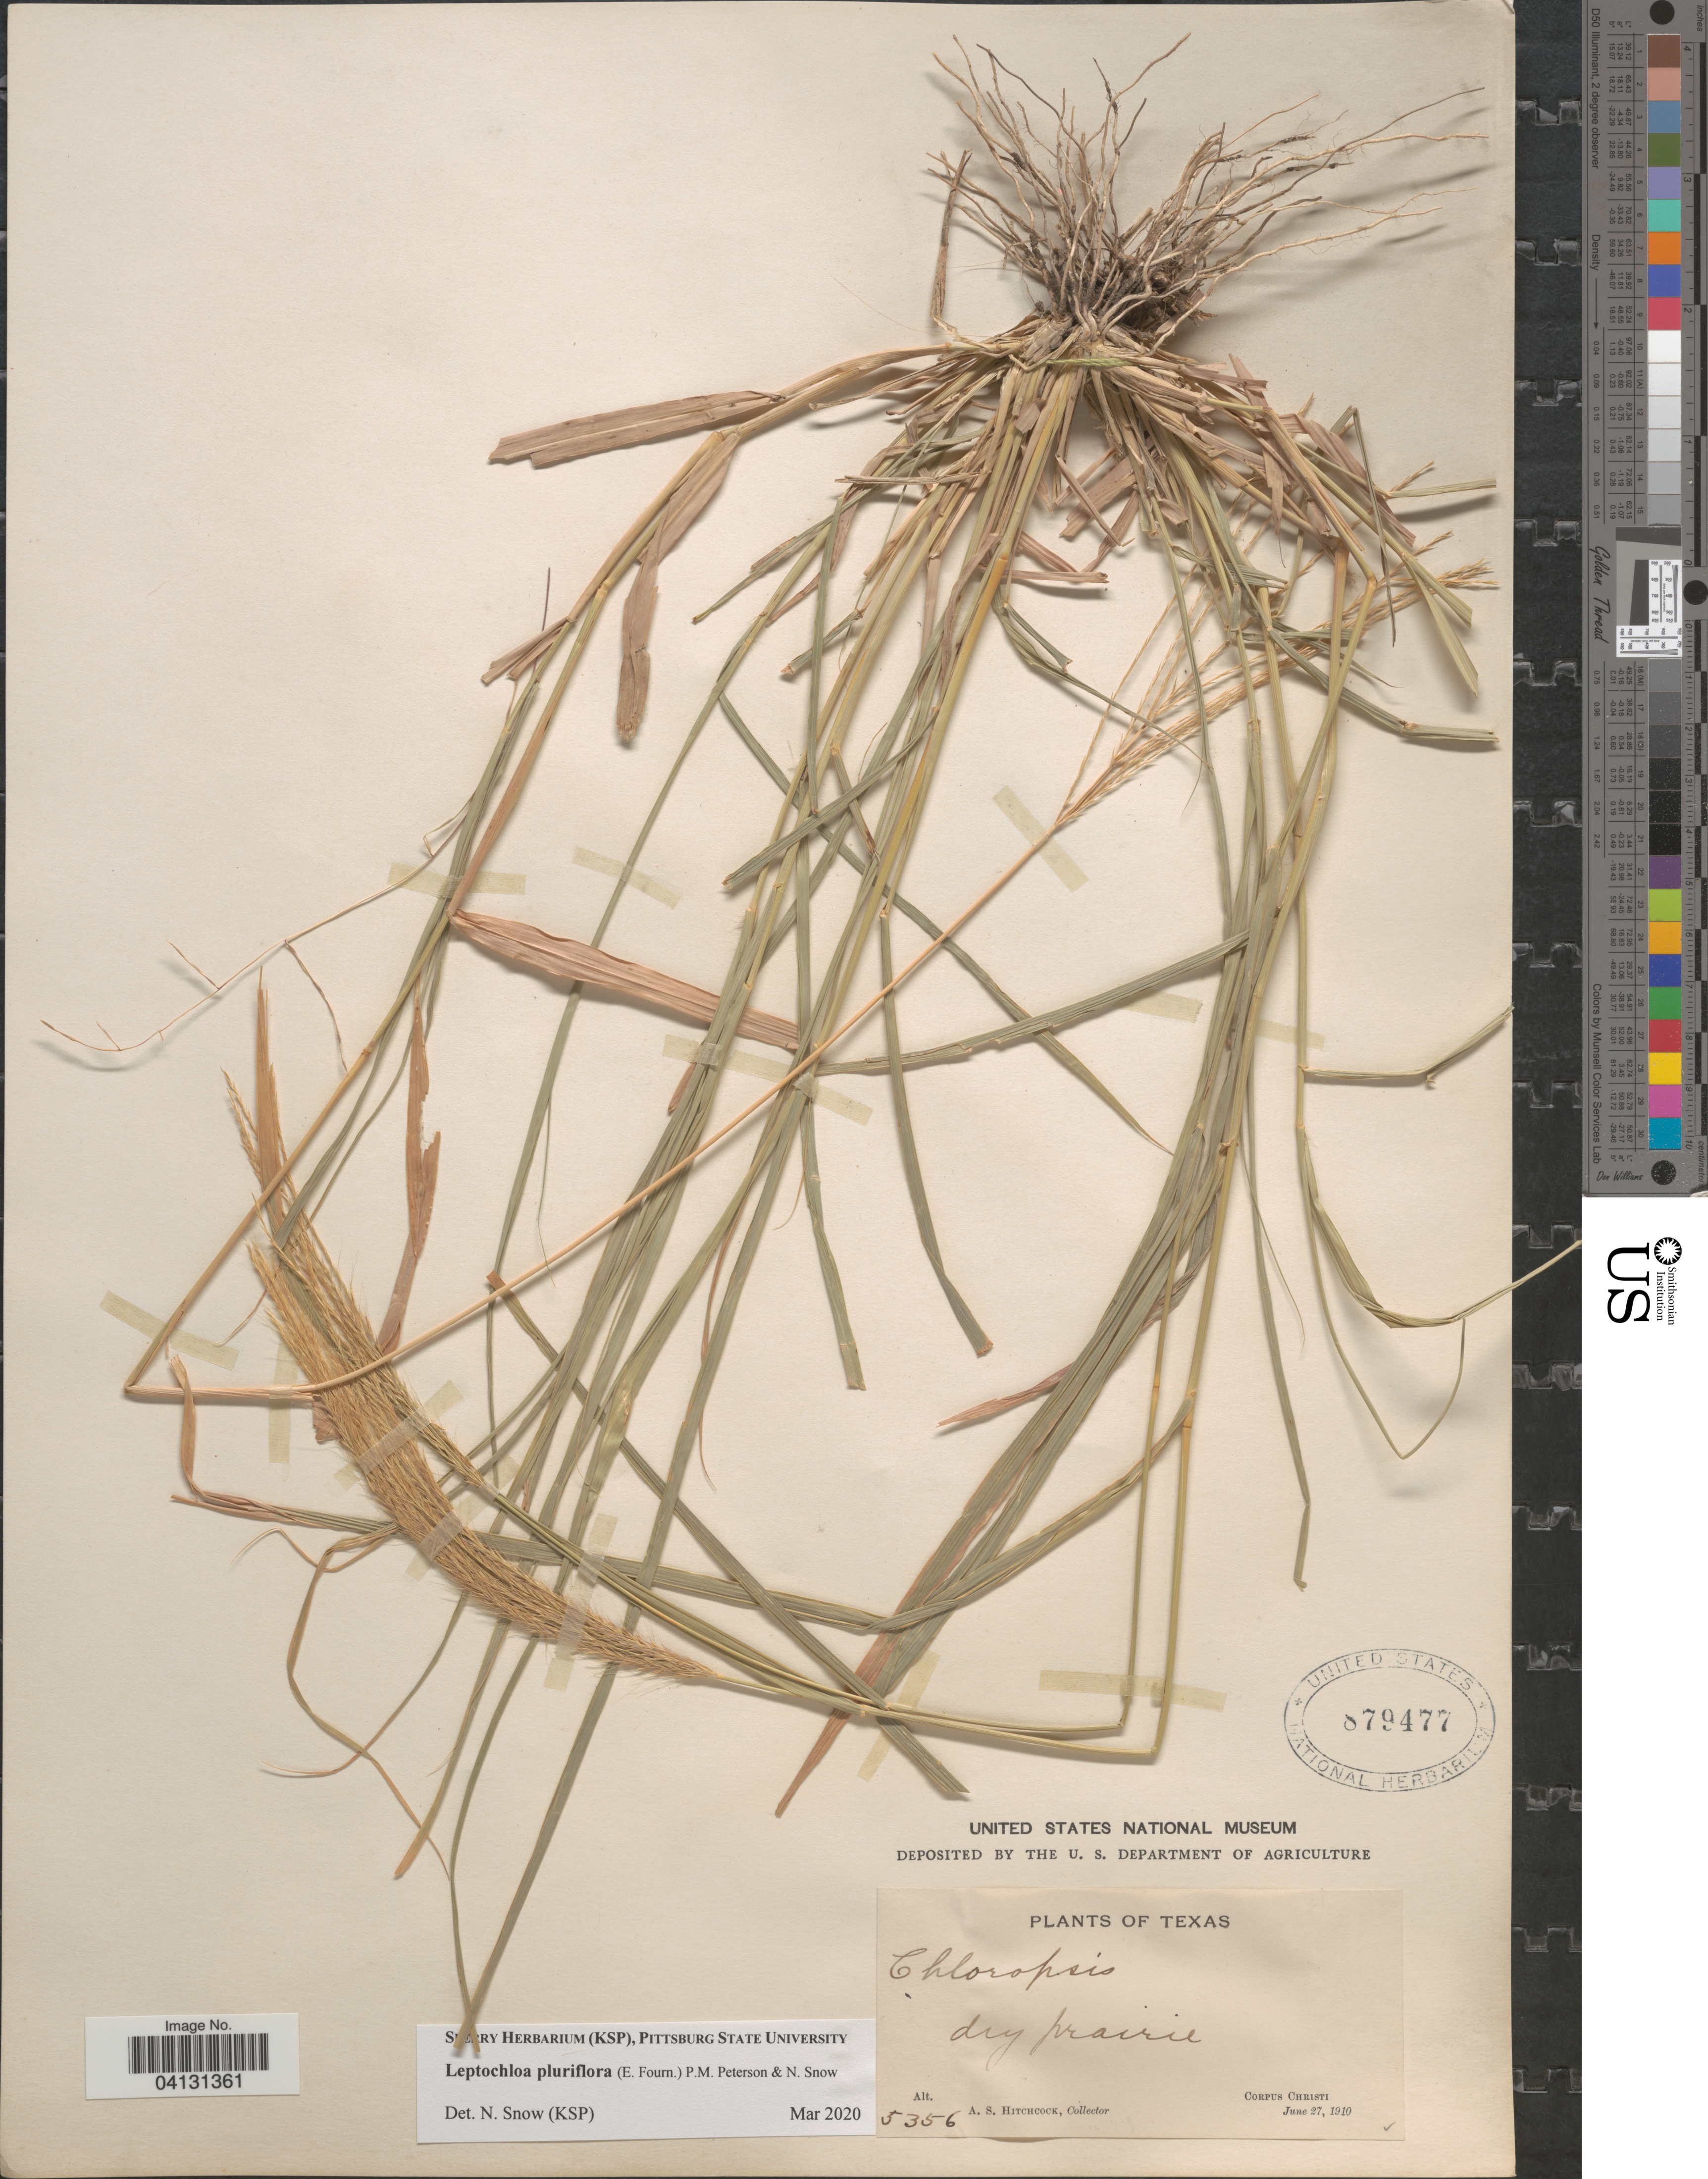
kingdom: Plantae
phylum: Tracheophyta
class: Liliopsida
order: Poales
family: Poaceae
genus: Leptochloa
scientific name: Leptochloa pluriflora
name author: (E. Fourn.) P.M. Peterson & N. Snow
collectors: A. Hichcock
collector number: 5356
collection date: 1910-06-27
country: United States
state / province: Texas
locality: Corpus Christi.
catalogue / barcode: US 879477